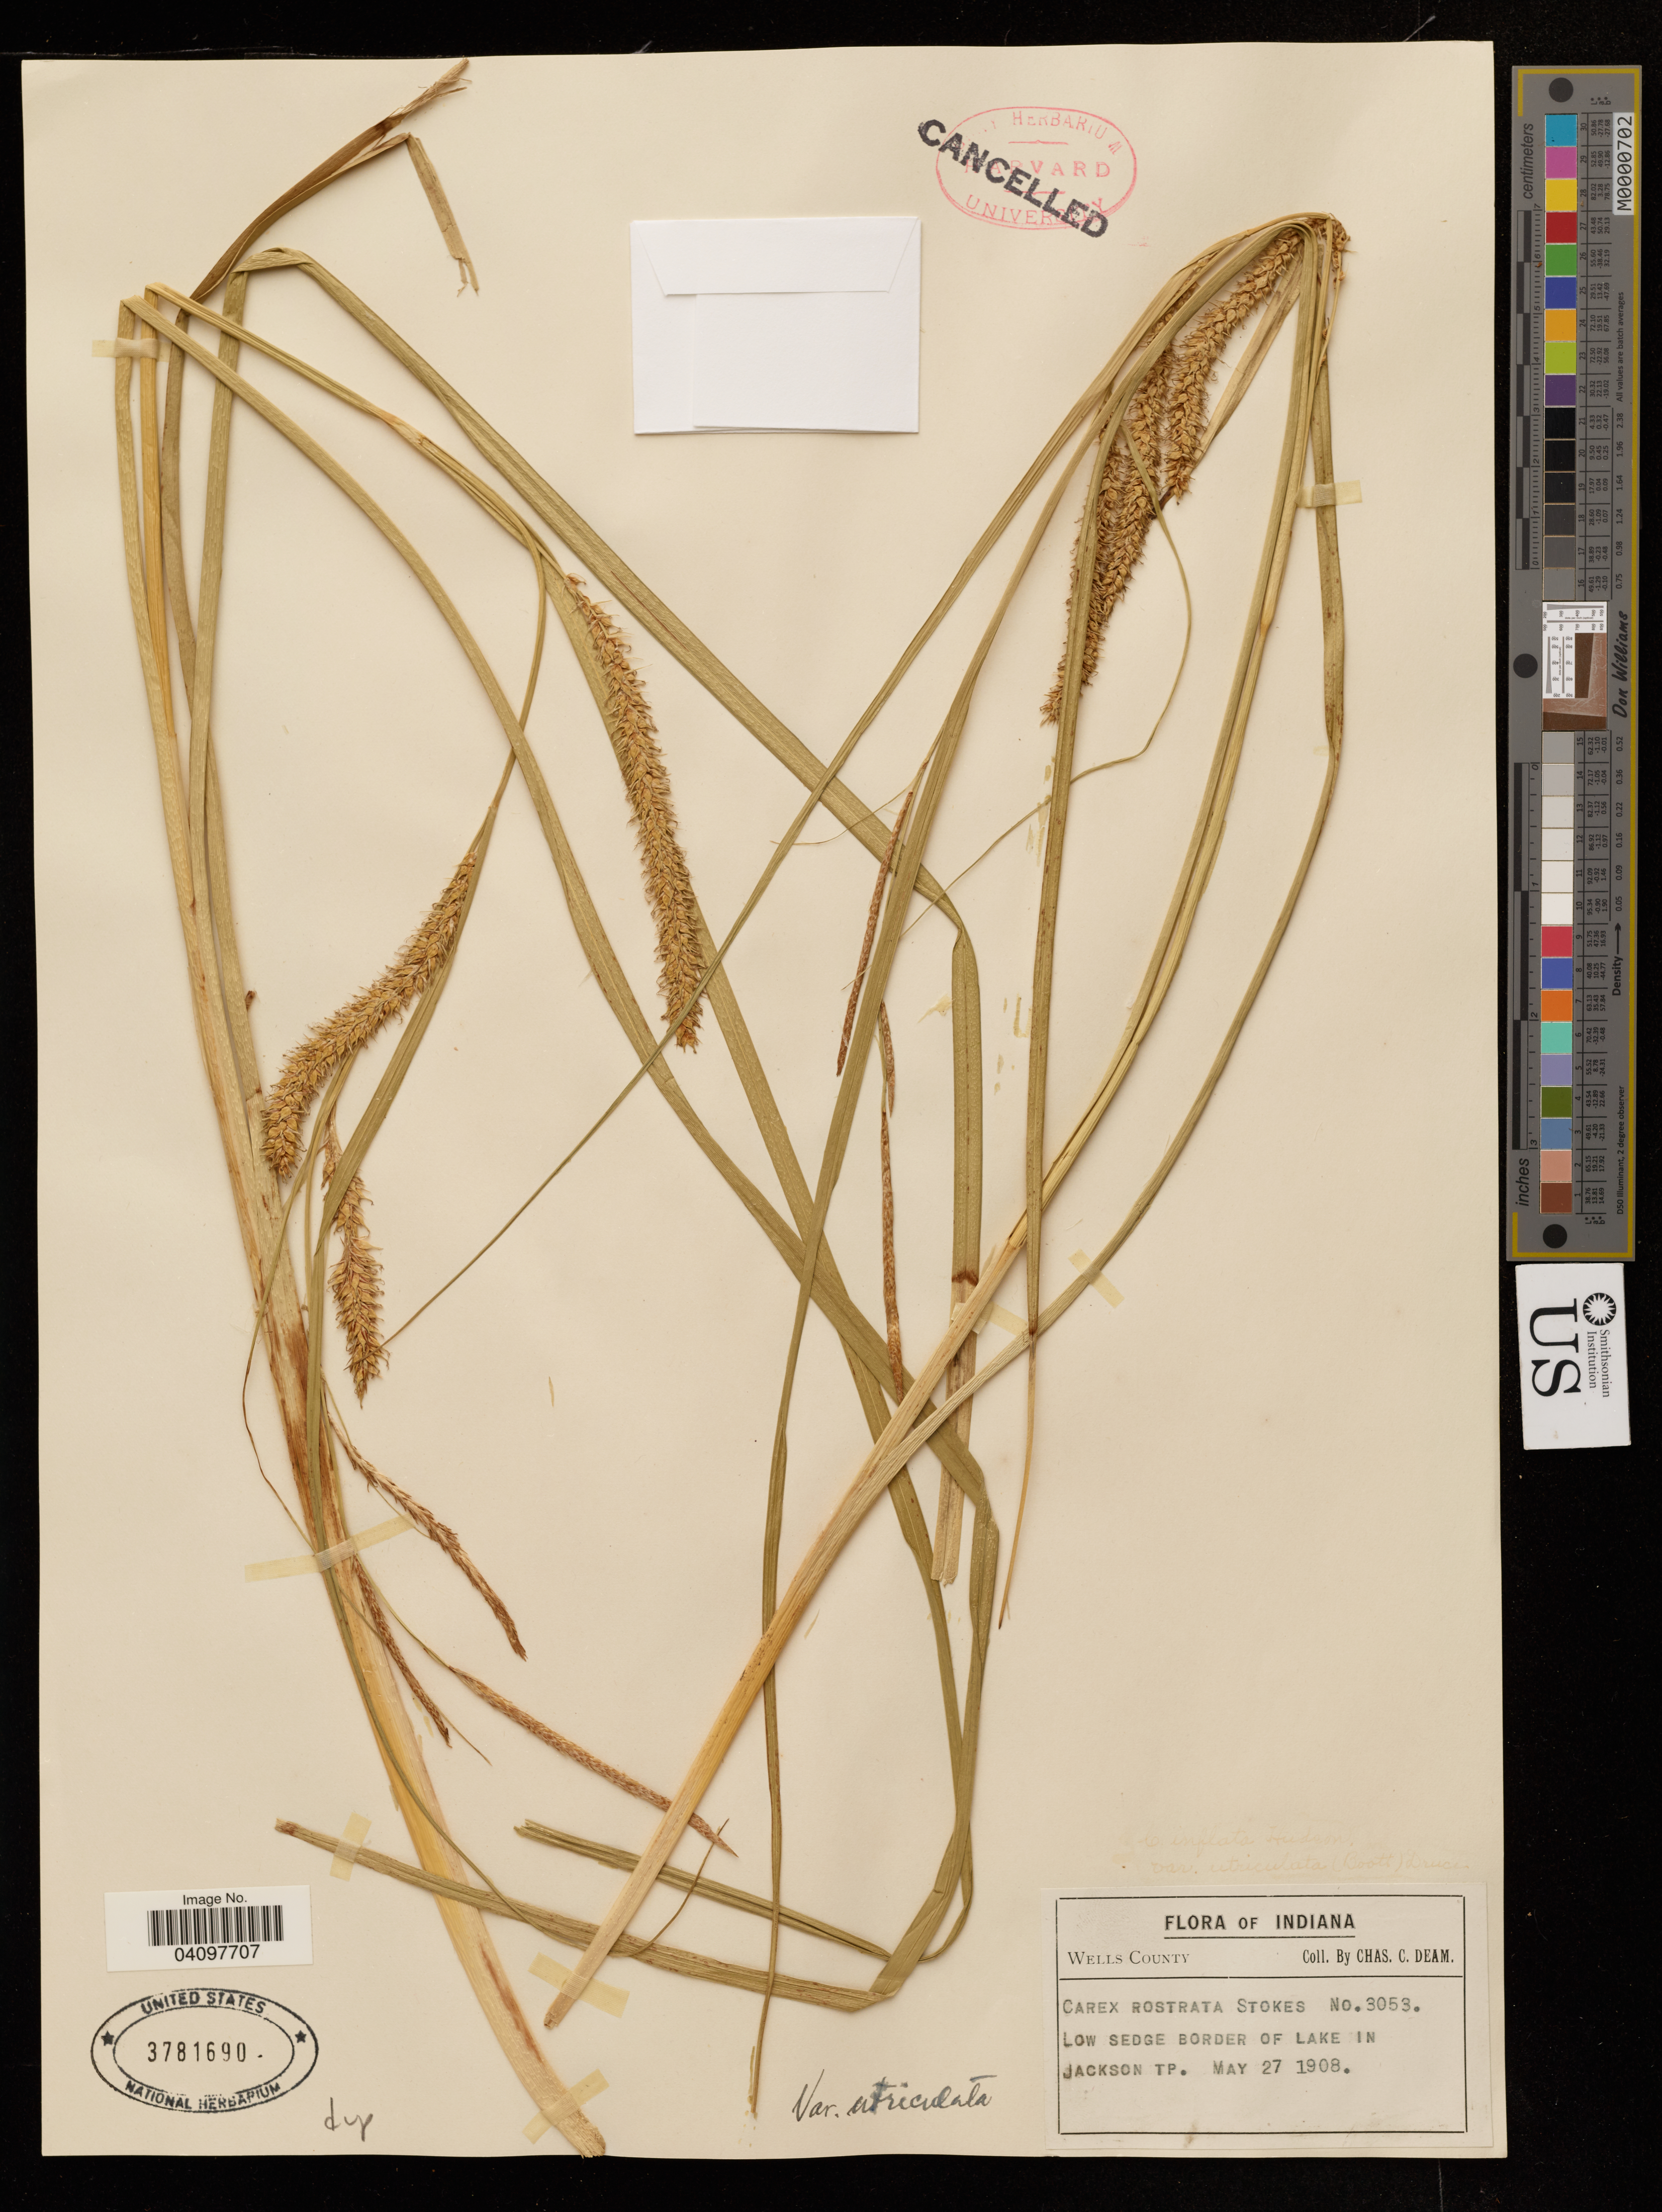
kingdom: Plantae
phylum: Tracheophyta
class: Liliopsida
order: Poales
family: Cyperaceae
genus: Carex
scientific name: Carex rostrata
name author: Stokes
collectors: C. C. Deam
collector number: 3053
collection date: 1908-05-27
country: United States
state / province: Indiana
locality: Wells County, low sedge border of Lake in Jackson TP.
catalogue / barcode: US 3781690